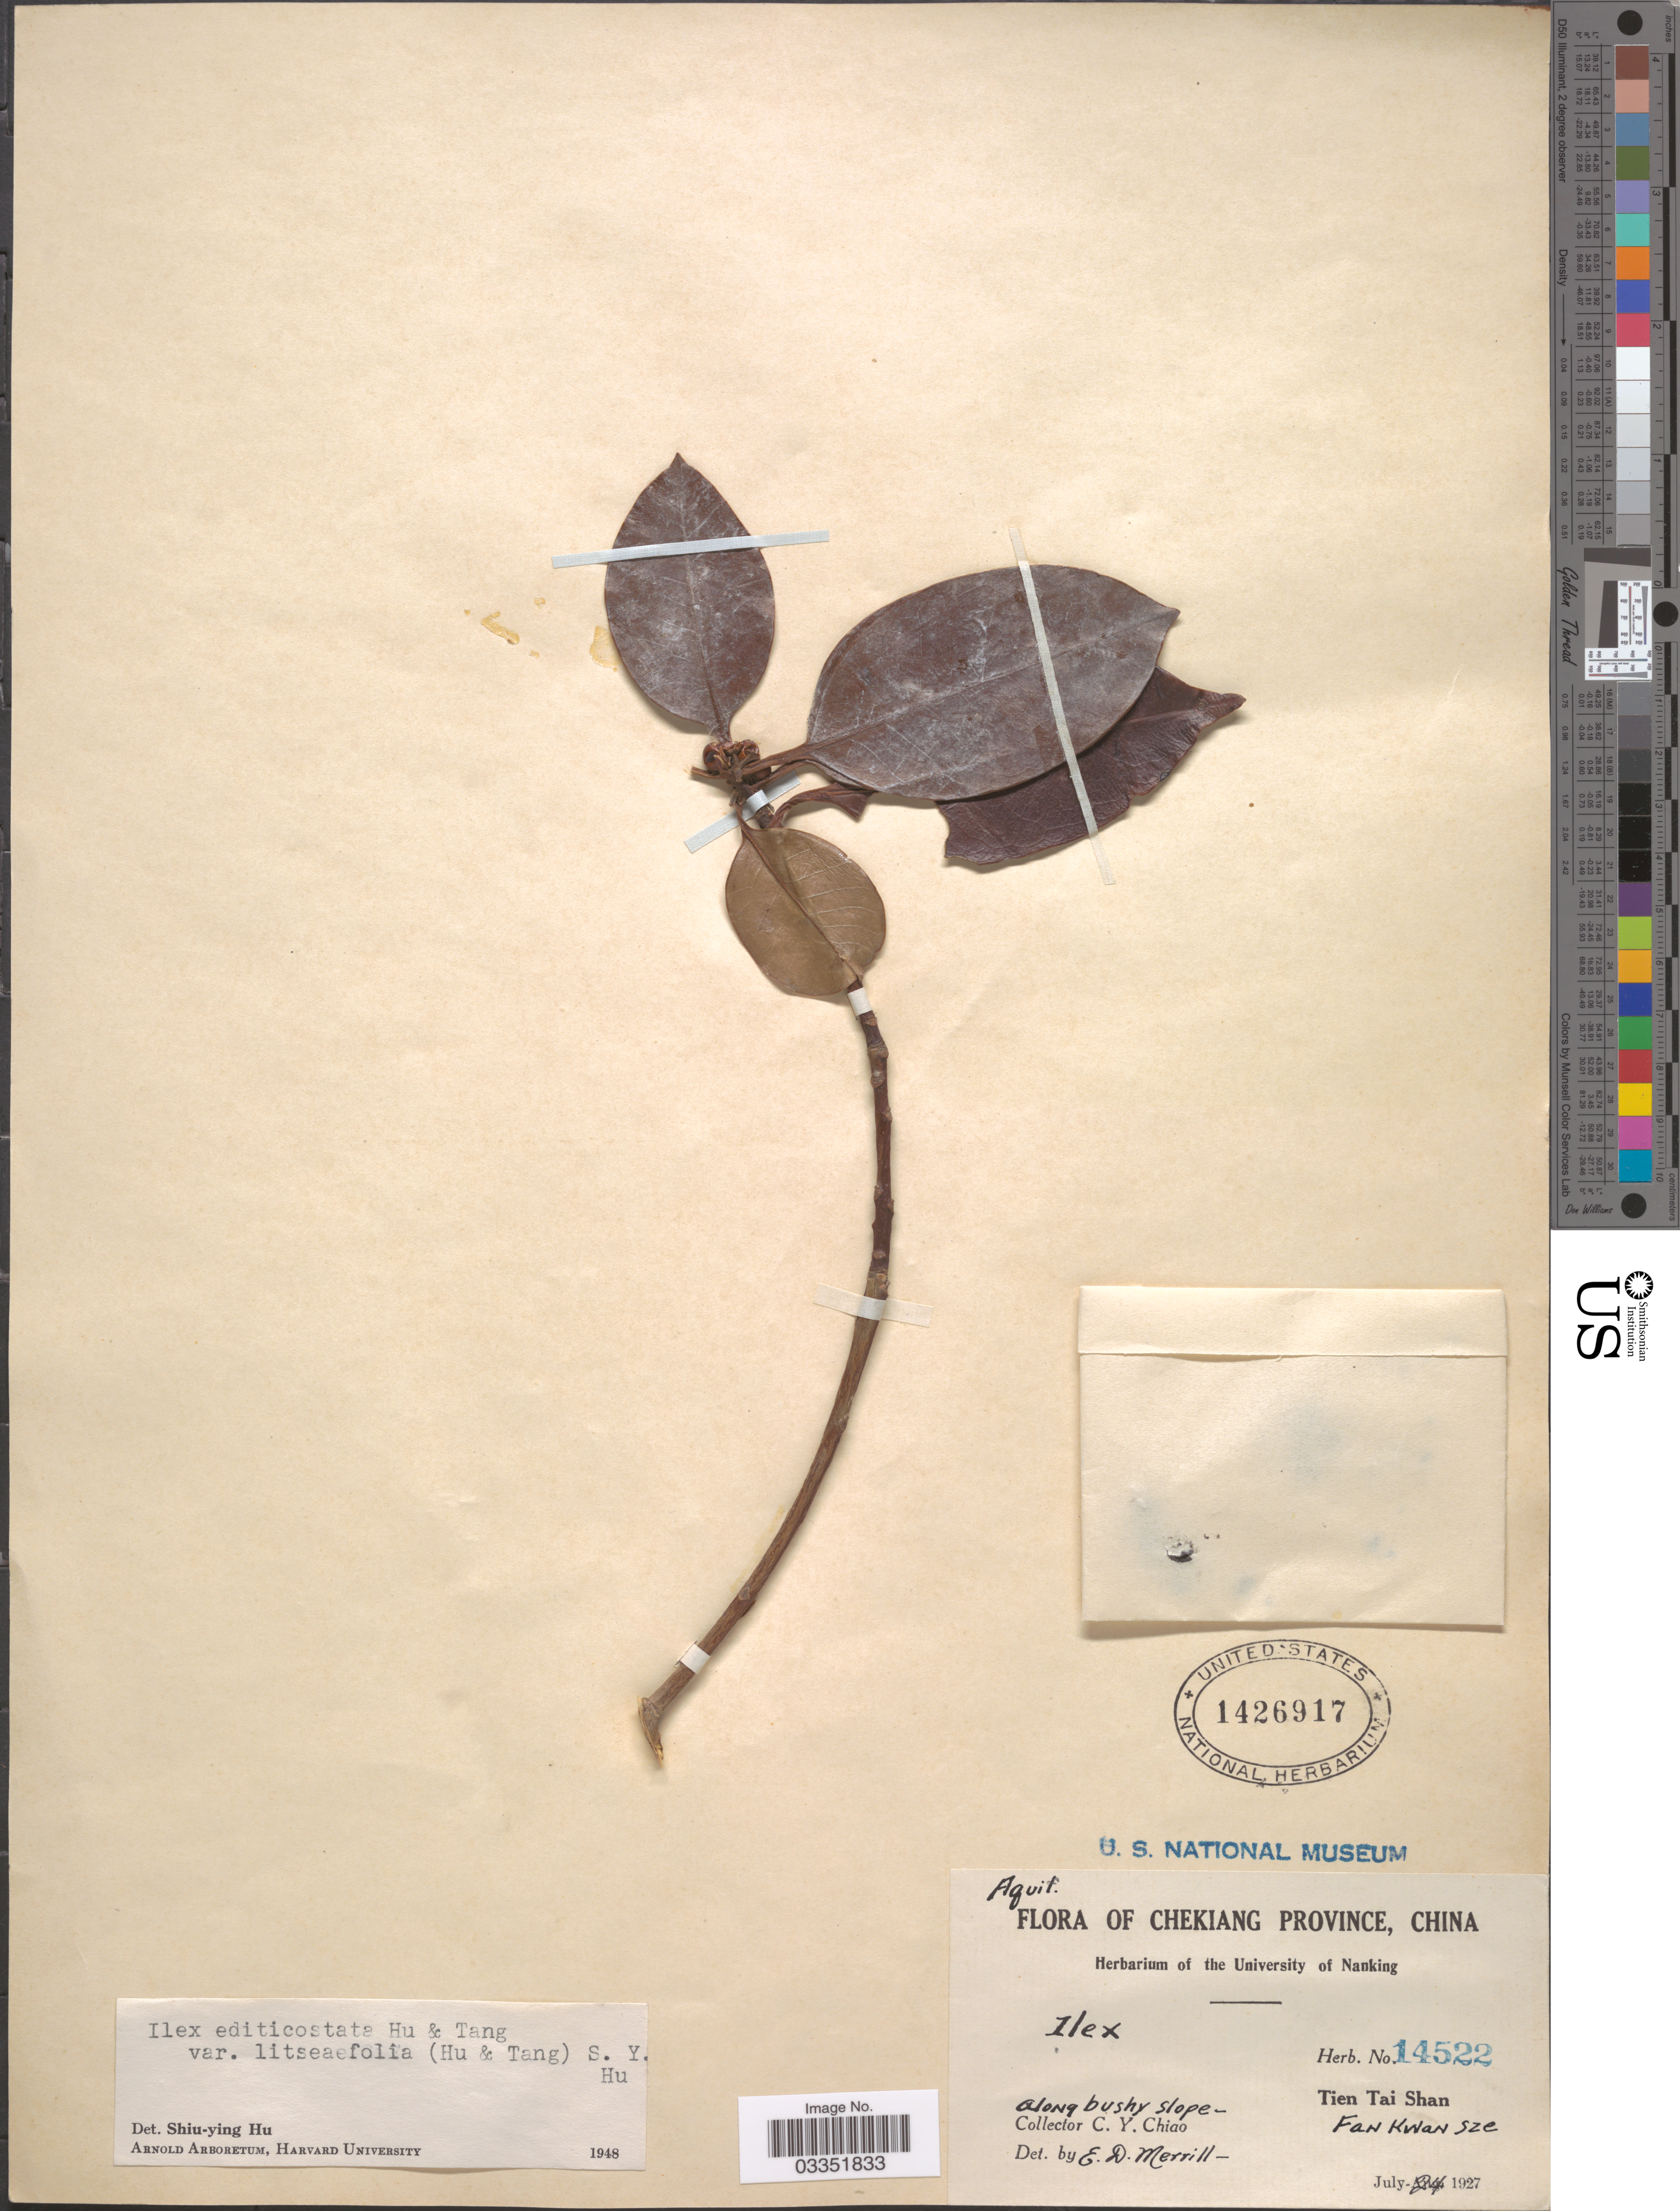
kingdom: Plantae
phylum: Tracheophyta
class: Magnoliopsida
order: Aquifoliales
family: Aquifoliaceae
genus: Ilex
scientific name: Ilex editicostata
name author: Hu & Tang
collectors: C. Y. Chiao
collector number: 14522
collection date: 1927-07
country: China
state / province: Zhejiang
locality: Chekiang Province. Tien Tai Shan. Fan Kwan Sze.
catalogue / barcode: US 1426917